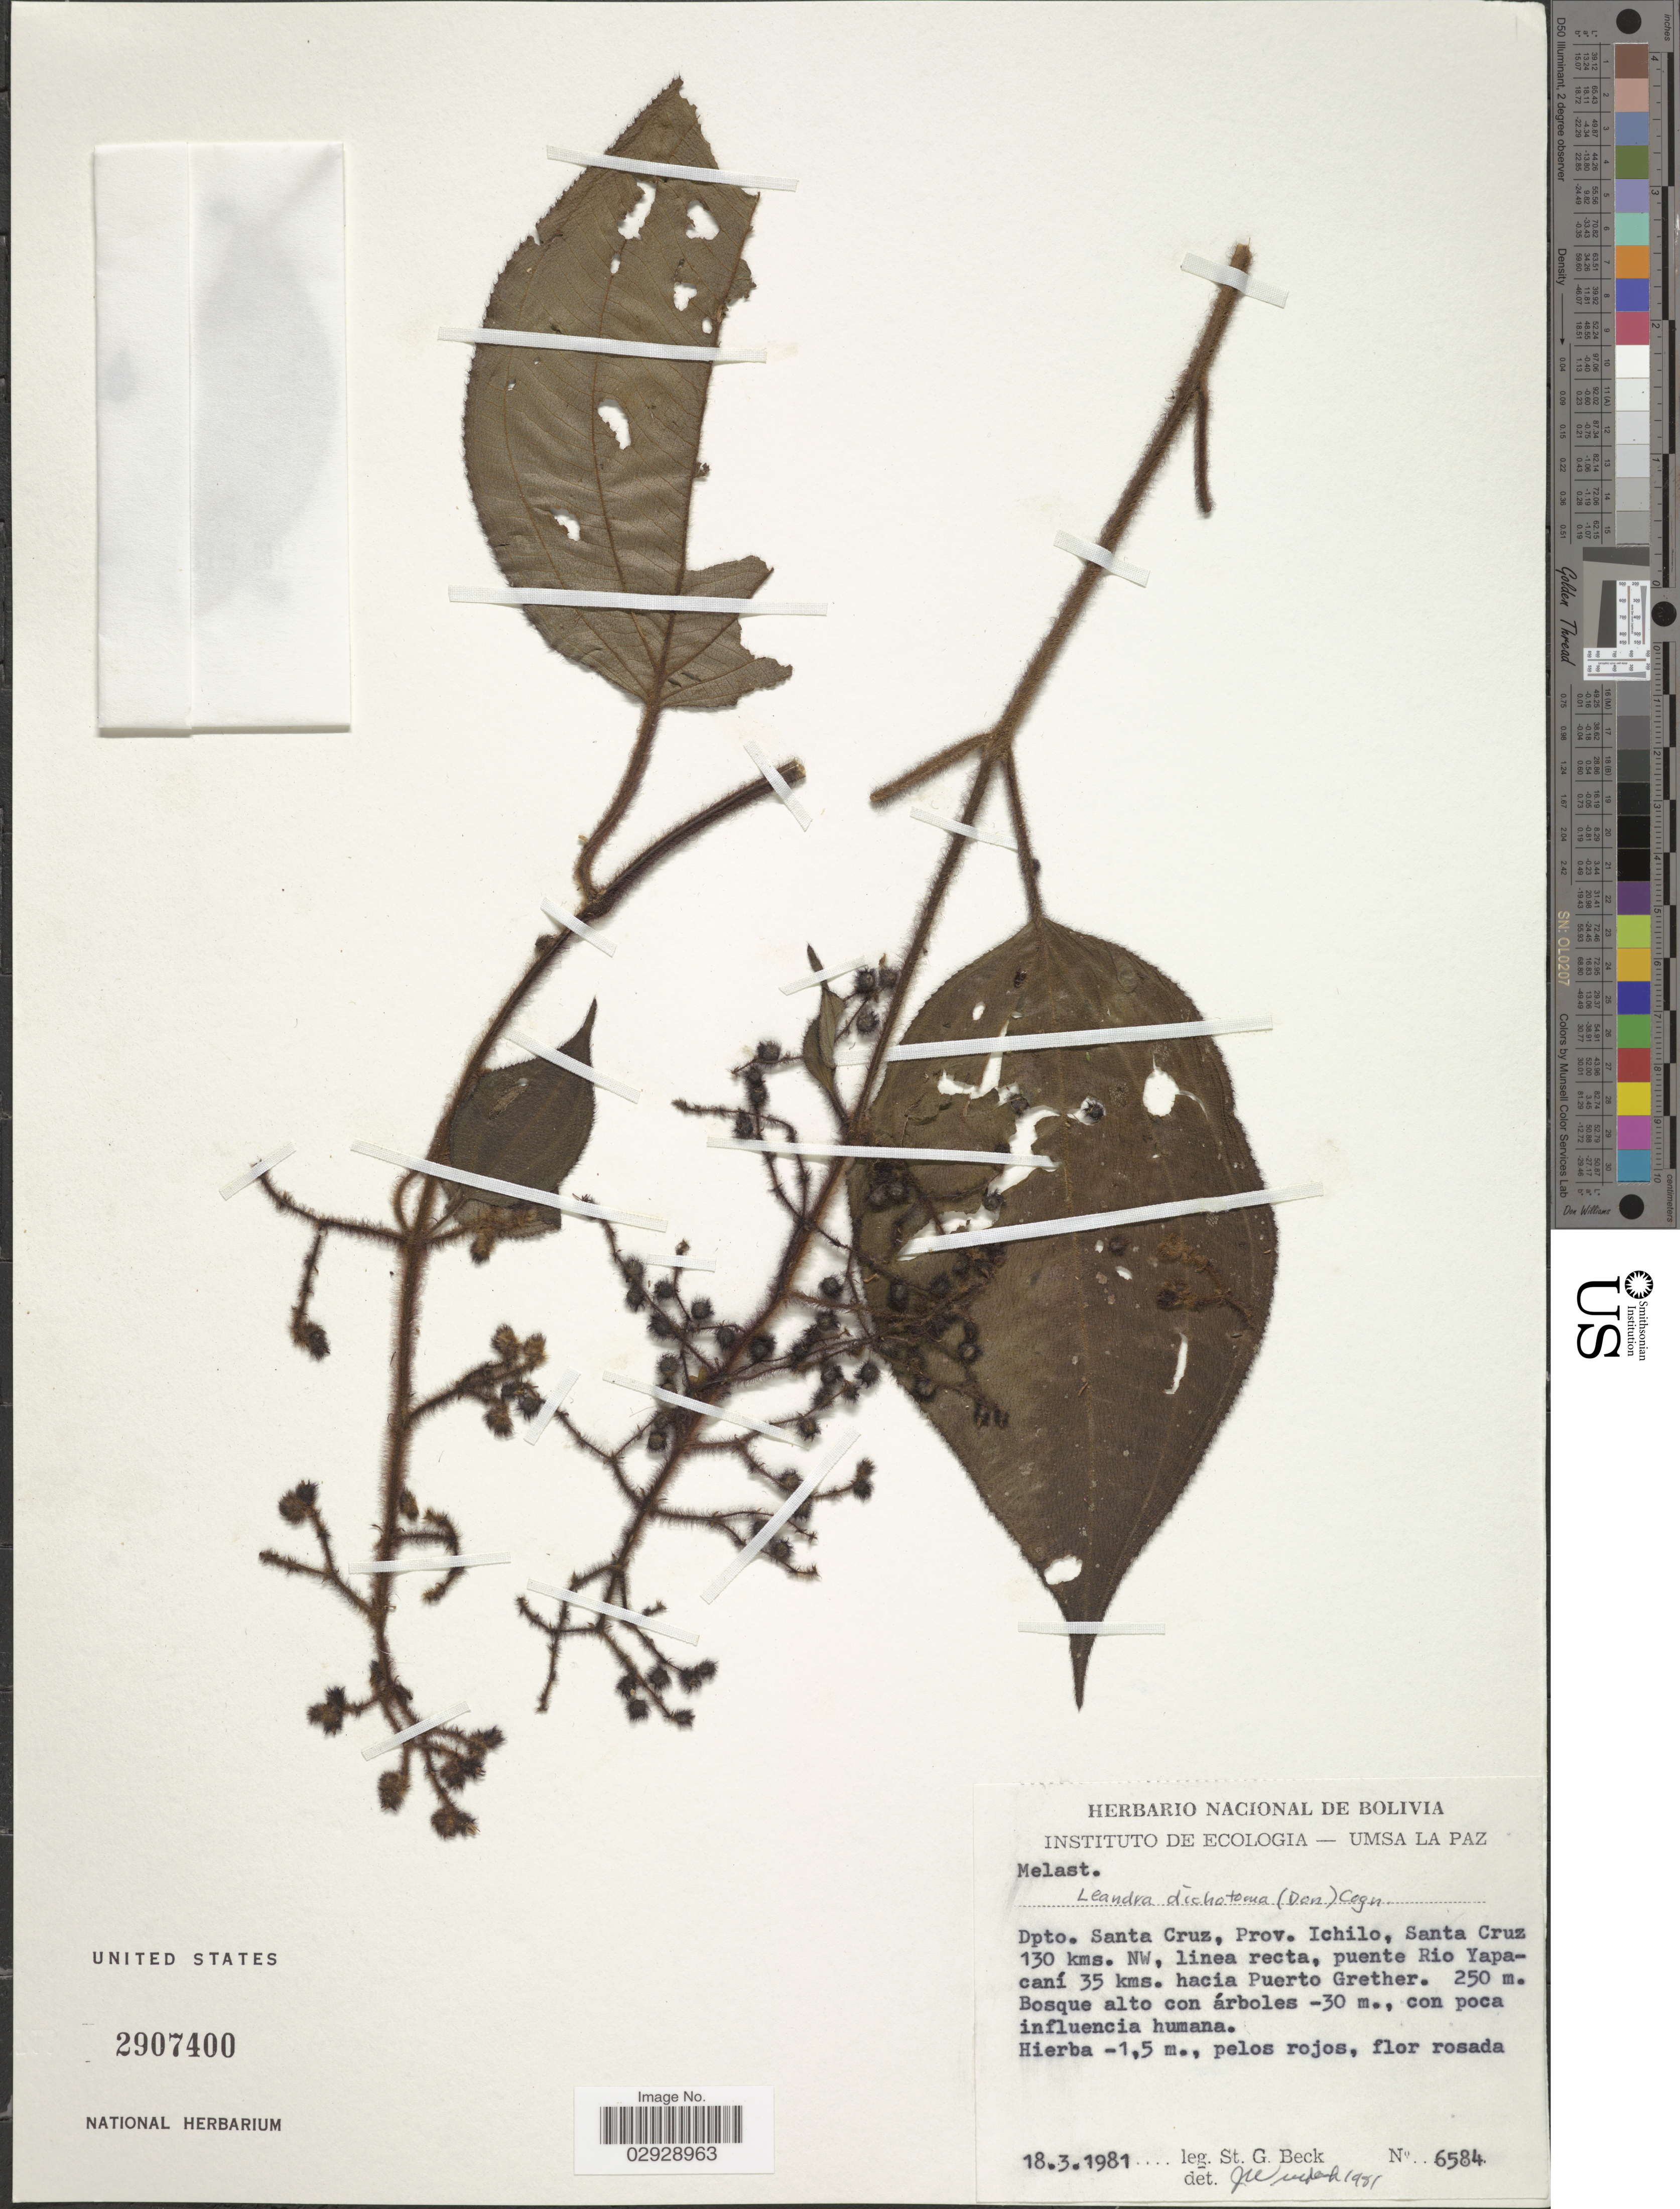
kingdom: Plantae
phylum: Tracheophyta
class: Magnoliopsida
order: Myrtales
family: Melastomataceae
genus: Leandra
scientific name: Leandra dichotoma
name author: (D. Don) Cogn.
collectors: S. G. Beck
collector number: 6584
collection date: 1981-03-18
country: Bolivia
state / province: Santa Cruz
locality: Dpto. Santa Cruz, Prov. Ichilo, Santa Cruz 130 kms. NW, linea recta, puente Rio Yapacaní 35 kms. hacia Puerto Grether.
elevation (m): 250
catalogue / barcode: US 2907400